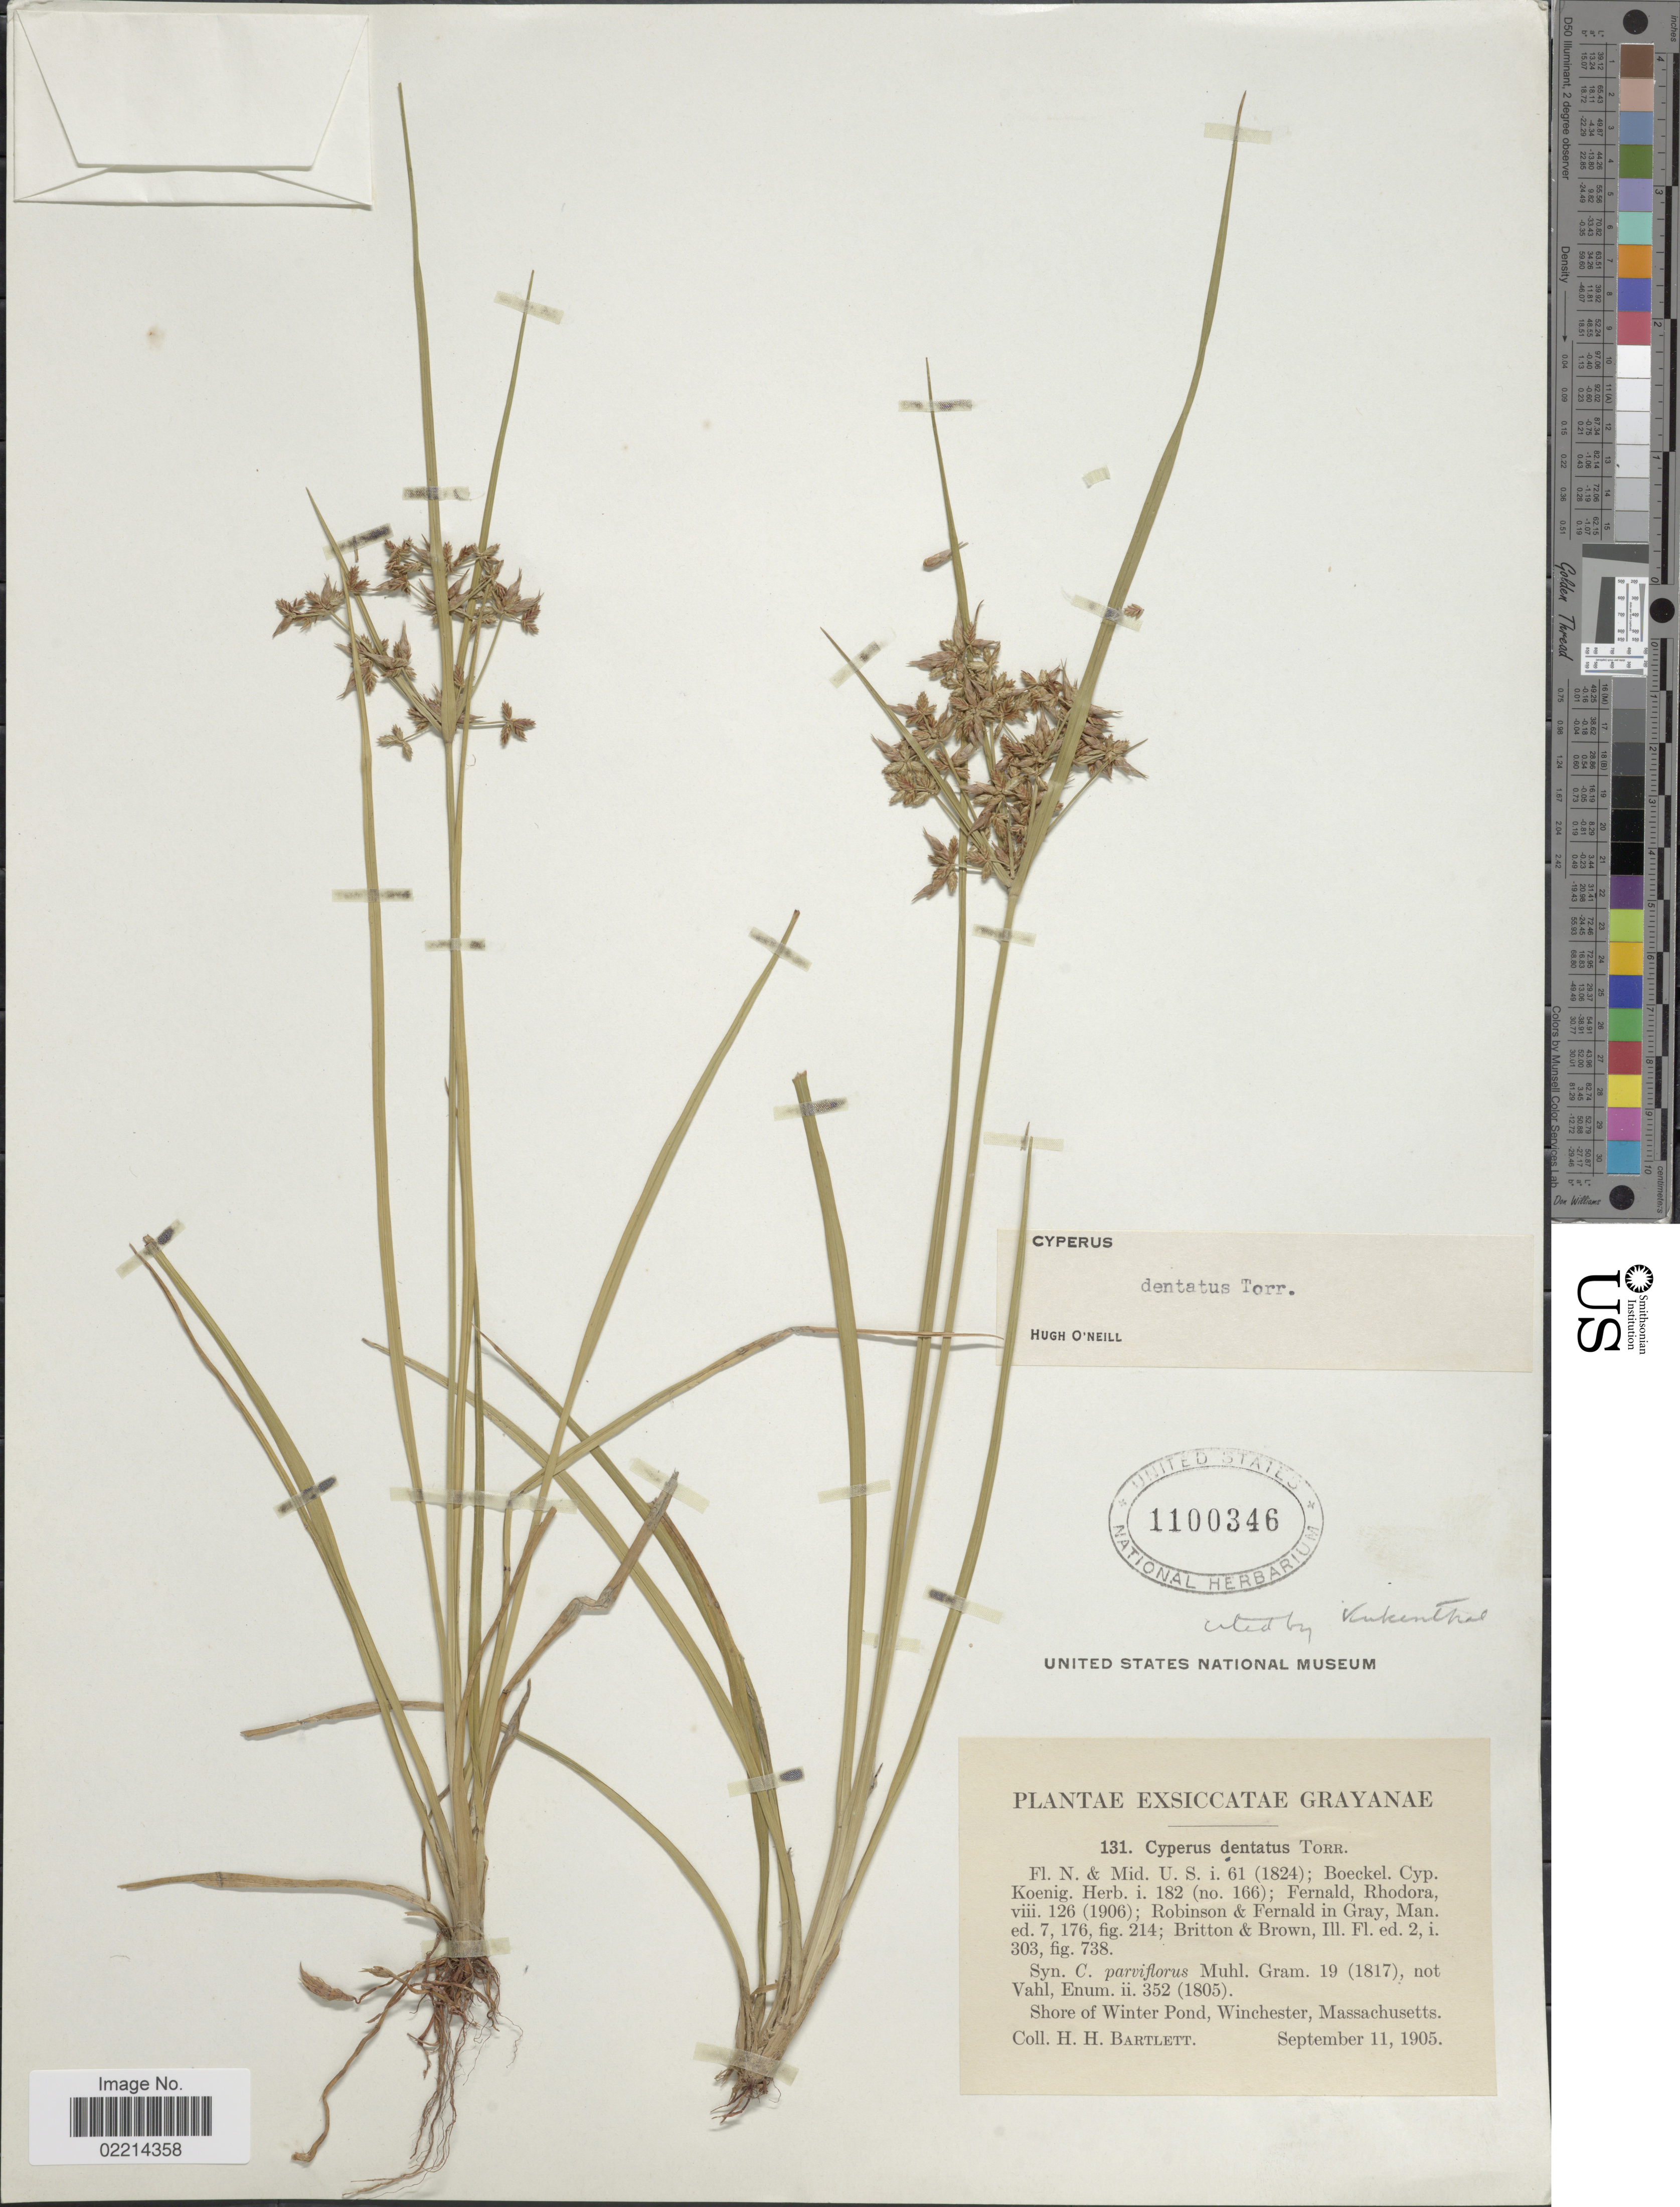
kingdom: Plantae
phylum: Tracheophyta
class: Liliopsida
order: Poales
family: Cyperaceae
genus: Cyperus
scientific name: Cyperus dentatus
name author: Torr.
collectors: H. H. Bartlett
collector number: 131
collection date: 1905-09-11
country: United States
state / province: Massachusetts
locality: Shore of WInter Pond, Winchester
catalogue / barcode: US 1100346